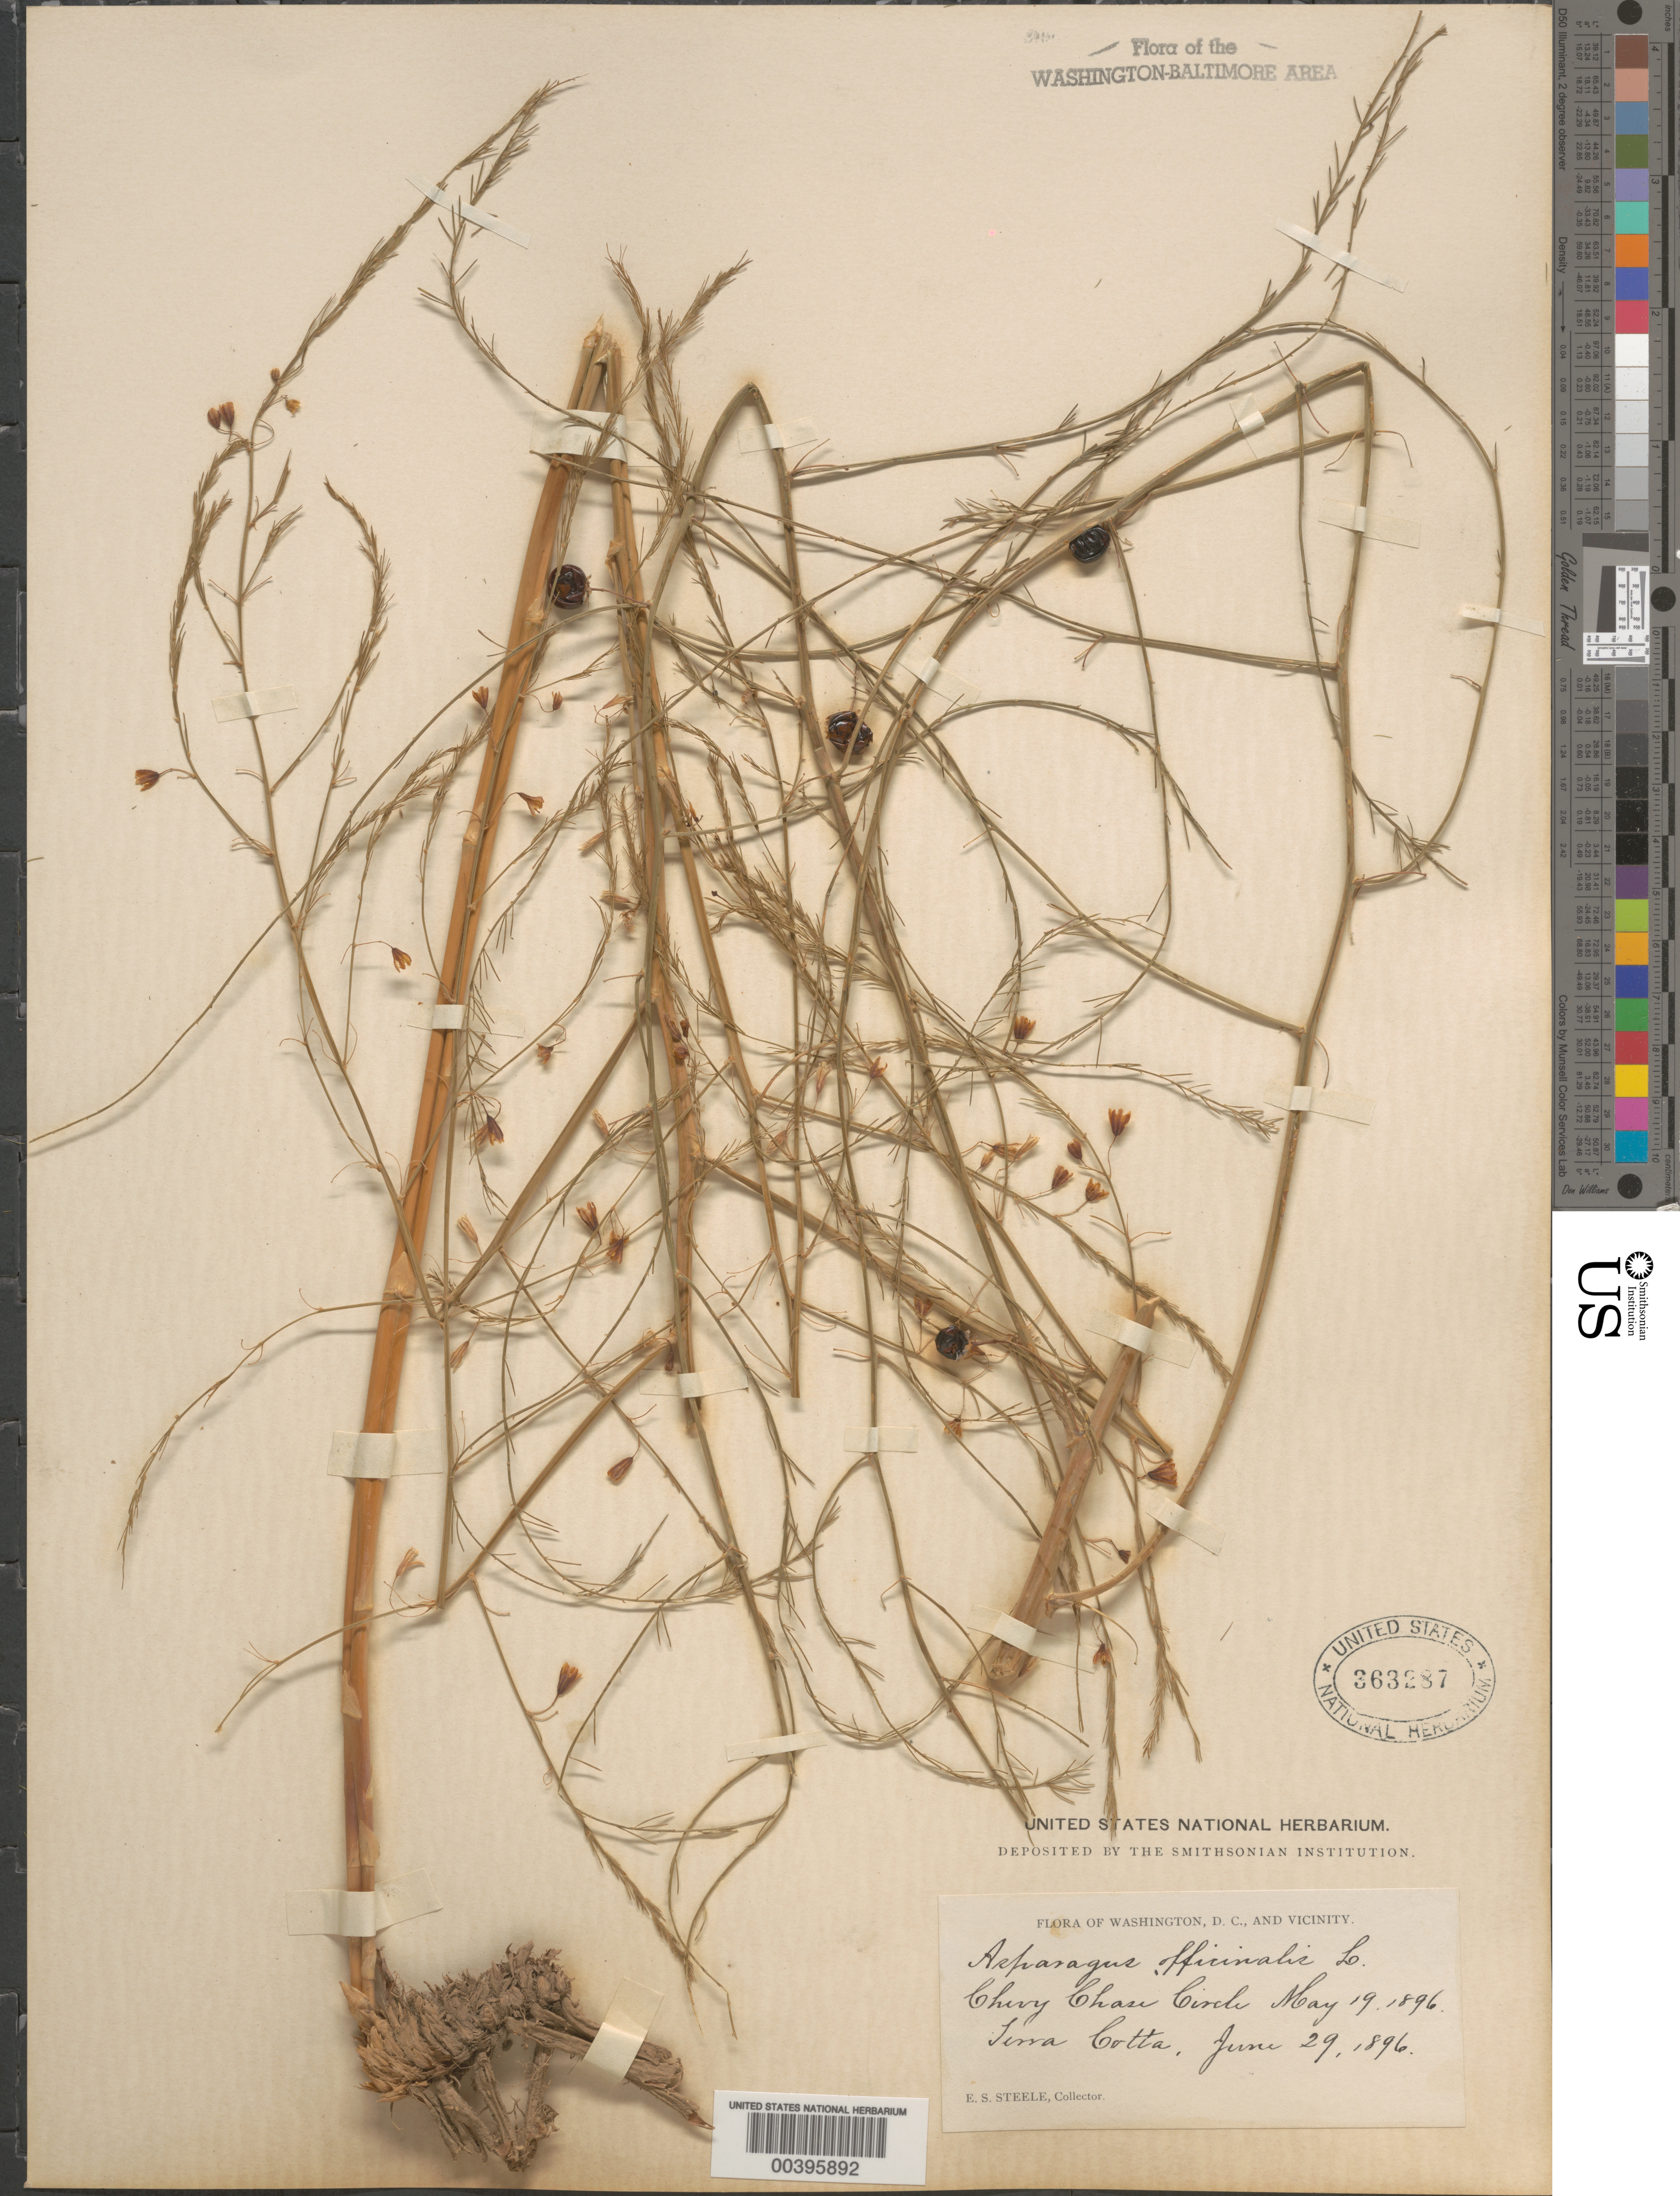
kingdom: Plantae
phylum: Tracheophyta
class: Liliopsida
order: Asparagales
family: Asparagaceae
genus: Asparagus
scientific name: Asparagus officinalis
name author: L.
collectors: E. Steele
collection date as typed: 19 May 1896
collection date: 1896-05-19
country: United States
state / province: Maryland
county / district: Anne Arundel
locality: Chevy Chase Circle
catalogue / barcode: US 363287